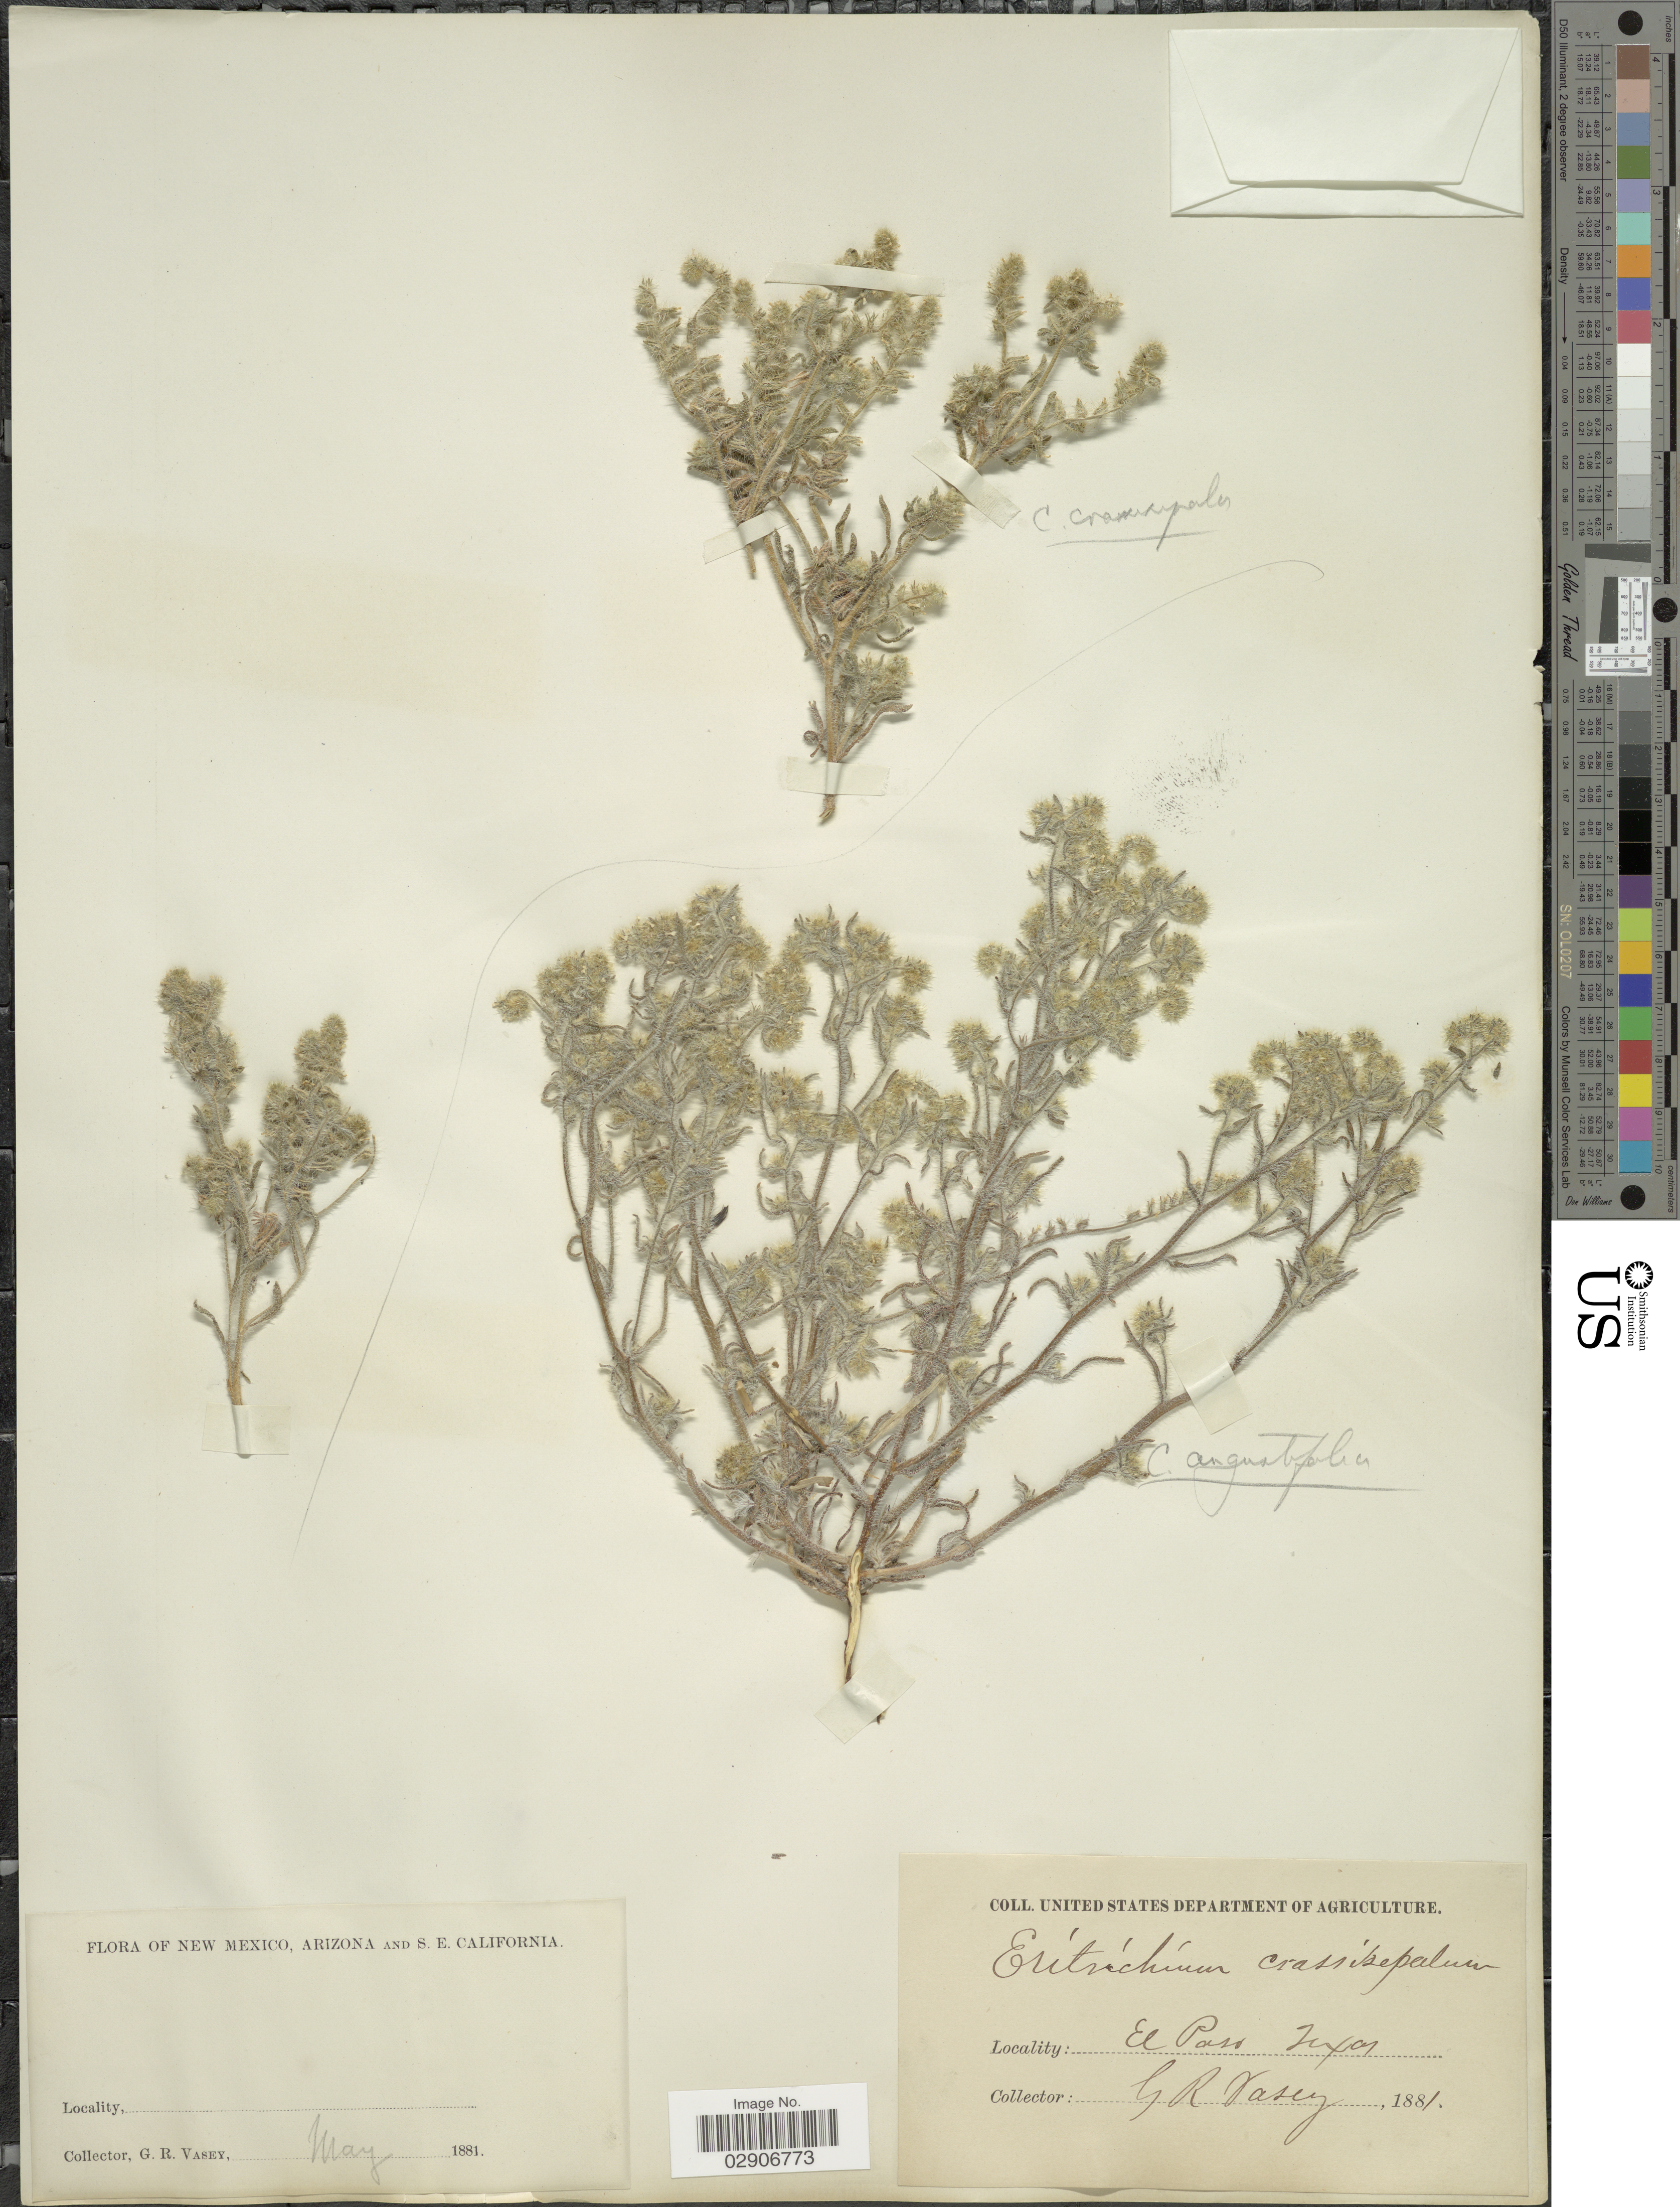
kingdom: Plantae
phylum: Tracheophyta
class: Magnoliopsida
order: Boraginales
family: Boraginaceae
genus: Cryptantha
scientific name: Cryptantha angustifolia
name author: (Torr.) Greene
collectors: G. R. Vasey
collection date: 1881-05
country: United States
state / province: Texas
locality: El Paso.